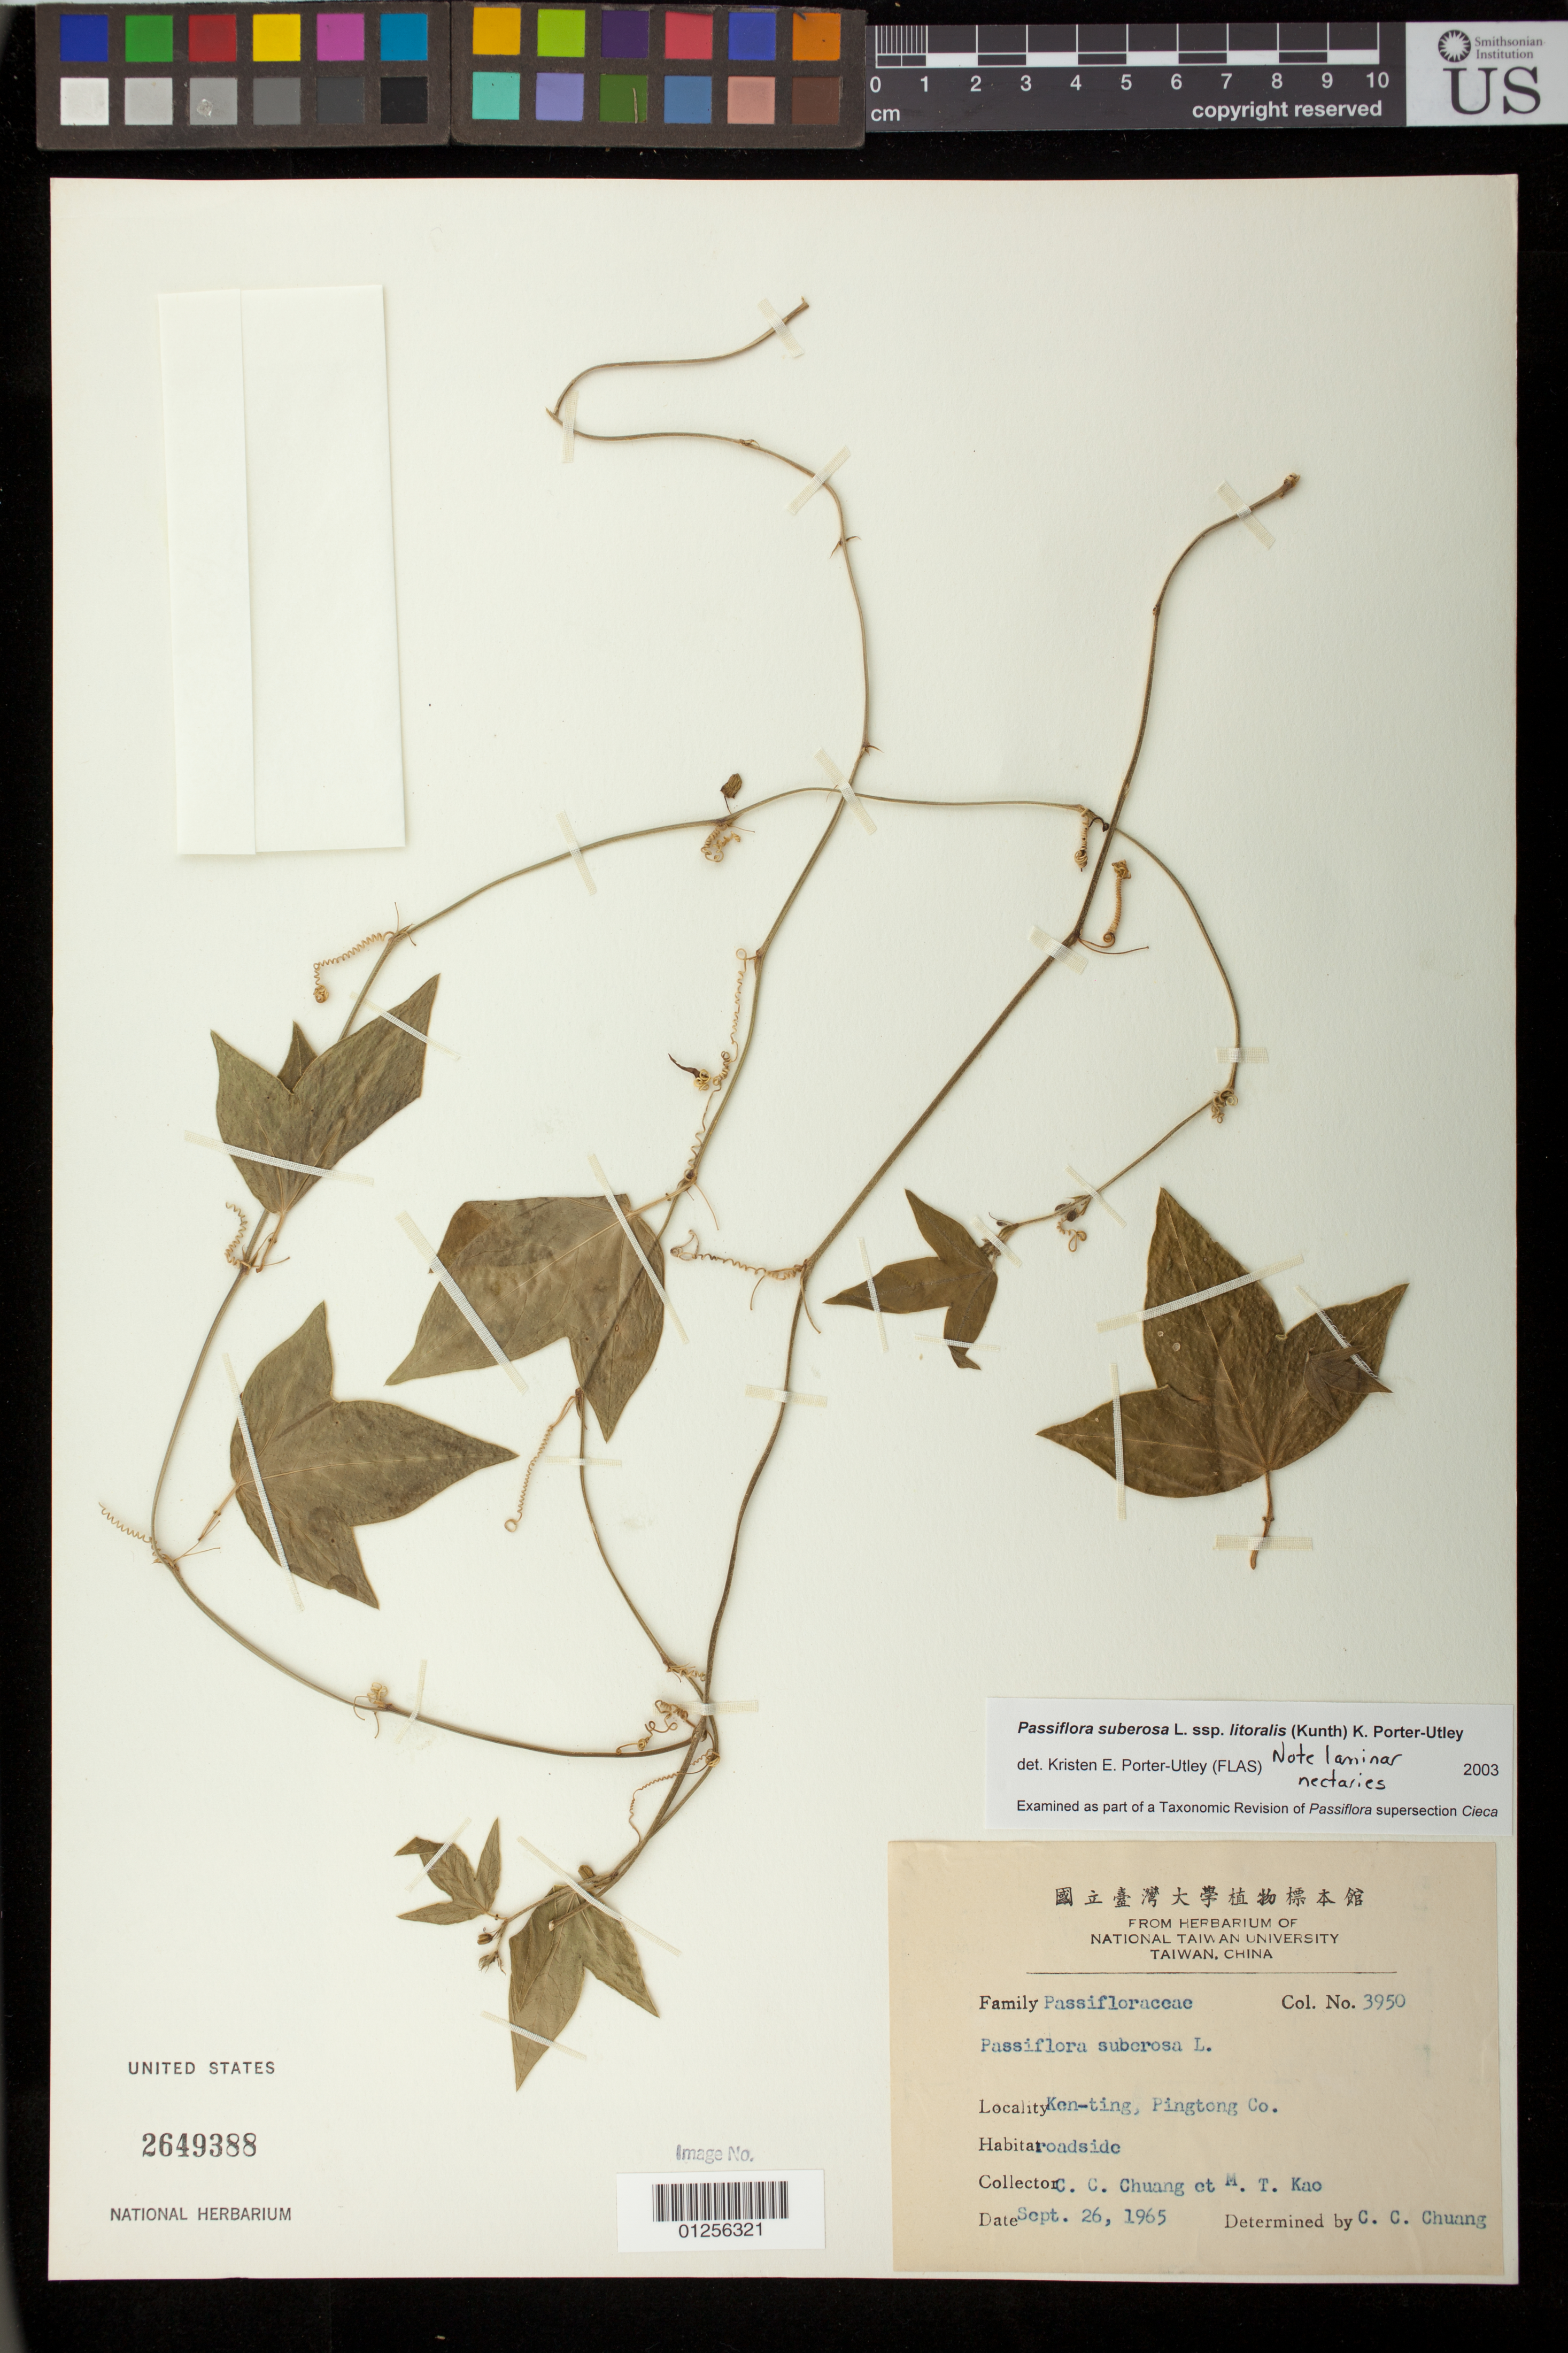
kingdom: Plantae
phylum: Tracheophyta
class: Magnoliopsida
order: Malpighiales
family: Passifloraceae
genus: Passiflora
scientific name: Passiflora suberosa subsp. litoralis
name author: (Kunth) Port.-Utl. et al.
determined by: Porter-Utley, K. E.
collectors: C. C. Chuang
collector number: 3950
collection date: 1965-09-26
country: Taiwan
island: Taiwan [Formosa]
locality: Ken-ting, Pingtong Co.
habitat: Roadside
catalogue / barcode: US 2649388